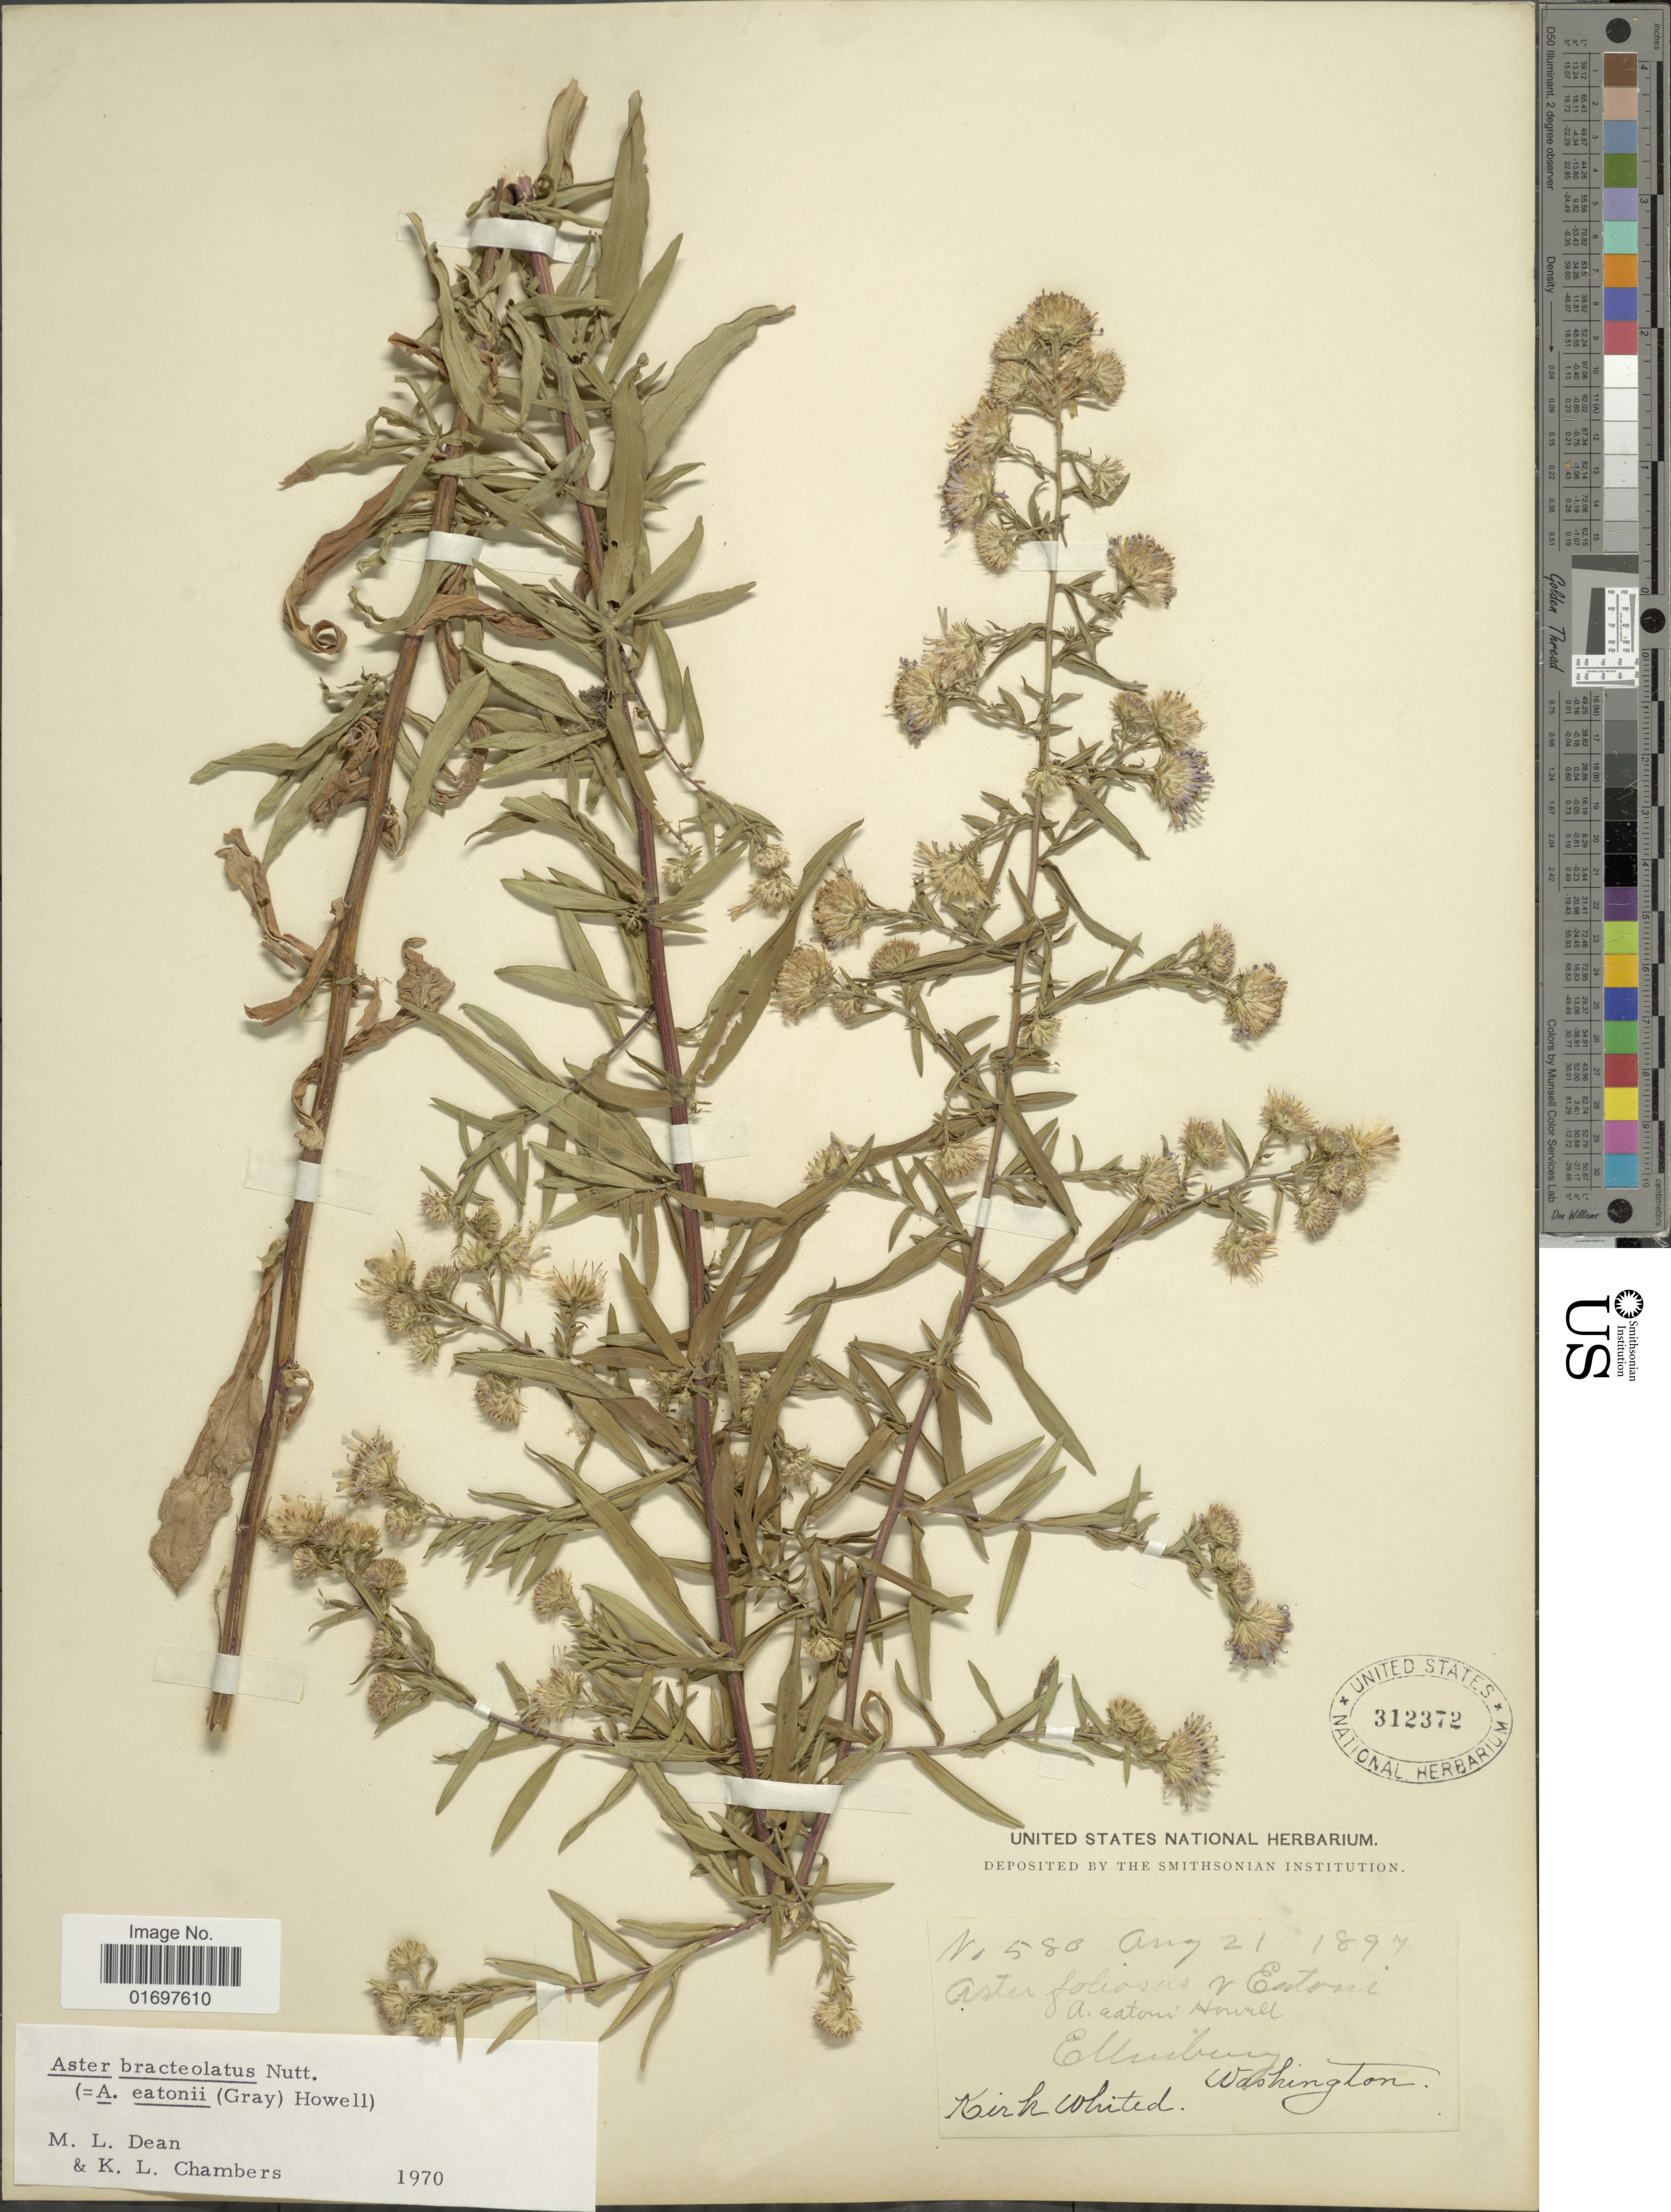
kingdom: Plantae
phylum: Tracheophyta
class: Magnoliopsida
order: Asterales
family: Asteraceae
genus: Symphyotrichum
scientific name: Symphyotrichum bracteolatum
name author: (Nutt.) G.L. Nesom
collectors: K. Whited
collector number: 580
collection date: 1897-08-21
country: United States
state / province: Washington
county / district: Kittitas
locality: Ellensburg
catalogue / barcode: US 312372